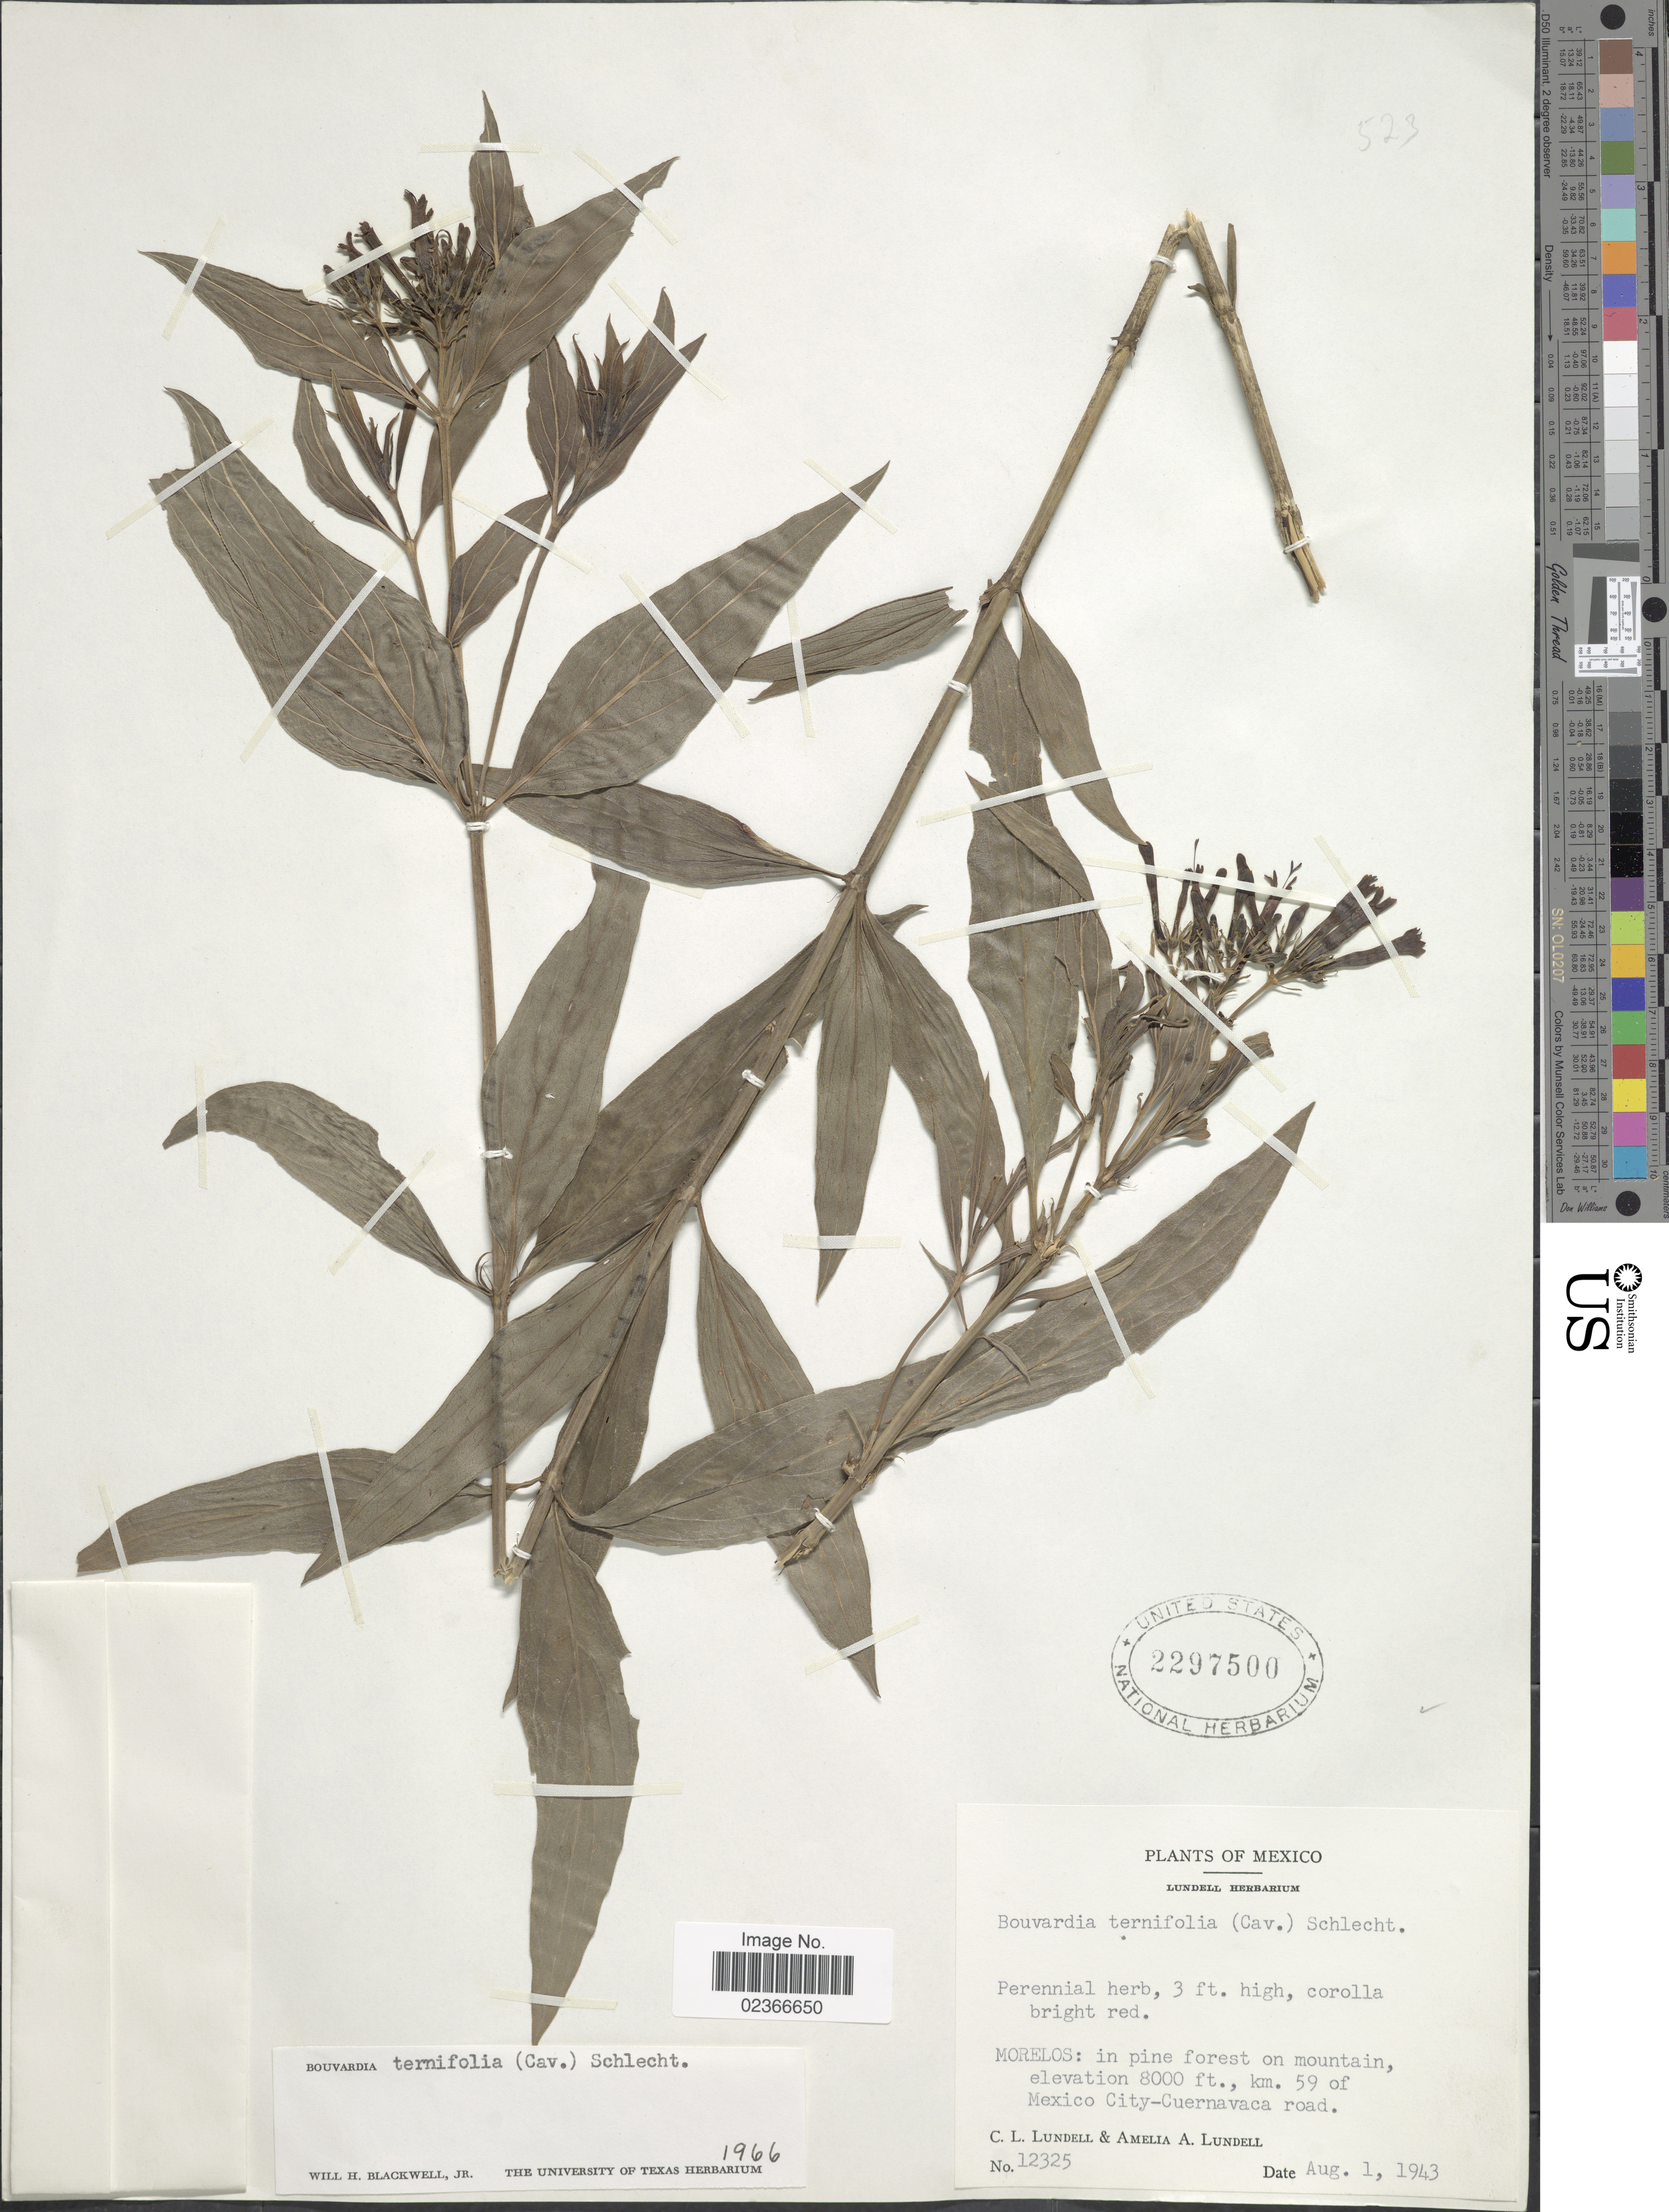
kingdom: Plantae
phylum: Tracheophyta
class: Magnoliopsida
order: Gentianales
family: Rubiaceae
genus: Bouvardia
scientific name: Bouvardia ternifolia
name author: (Cav.) Schltdl.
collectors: C. L. Lundell & A. A. Lundell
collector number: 12325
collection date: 1943-08-01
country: Mexico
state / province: Morelos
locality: In pine forest on mountain, km. 59 of Mexico City- Cuernavaca road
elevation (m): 2438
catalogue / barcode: US 2297500